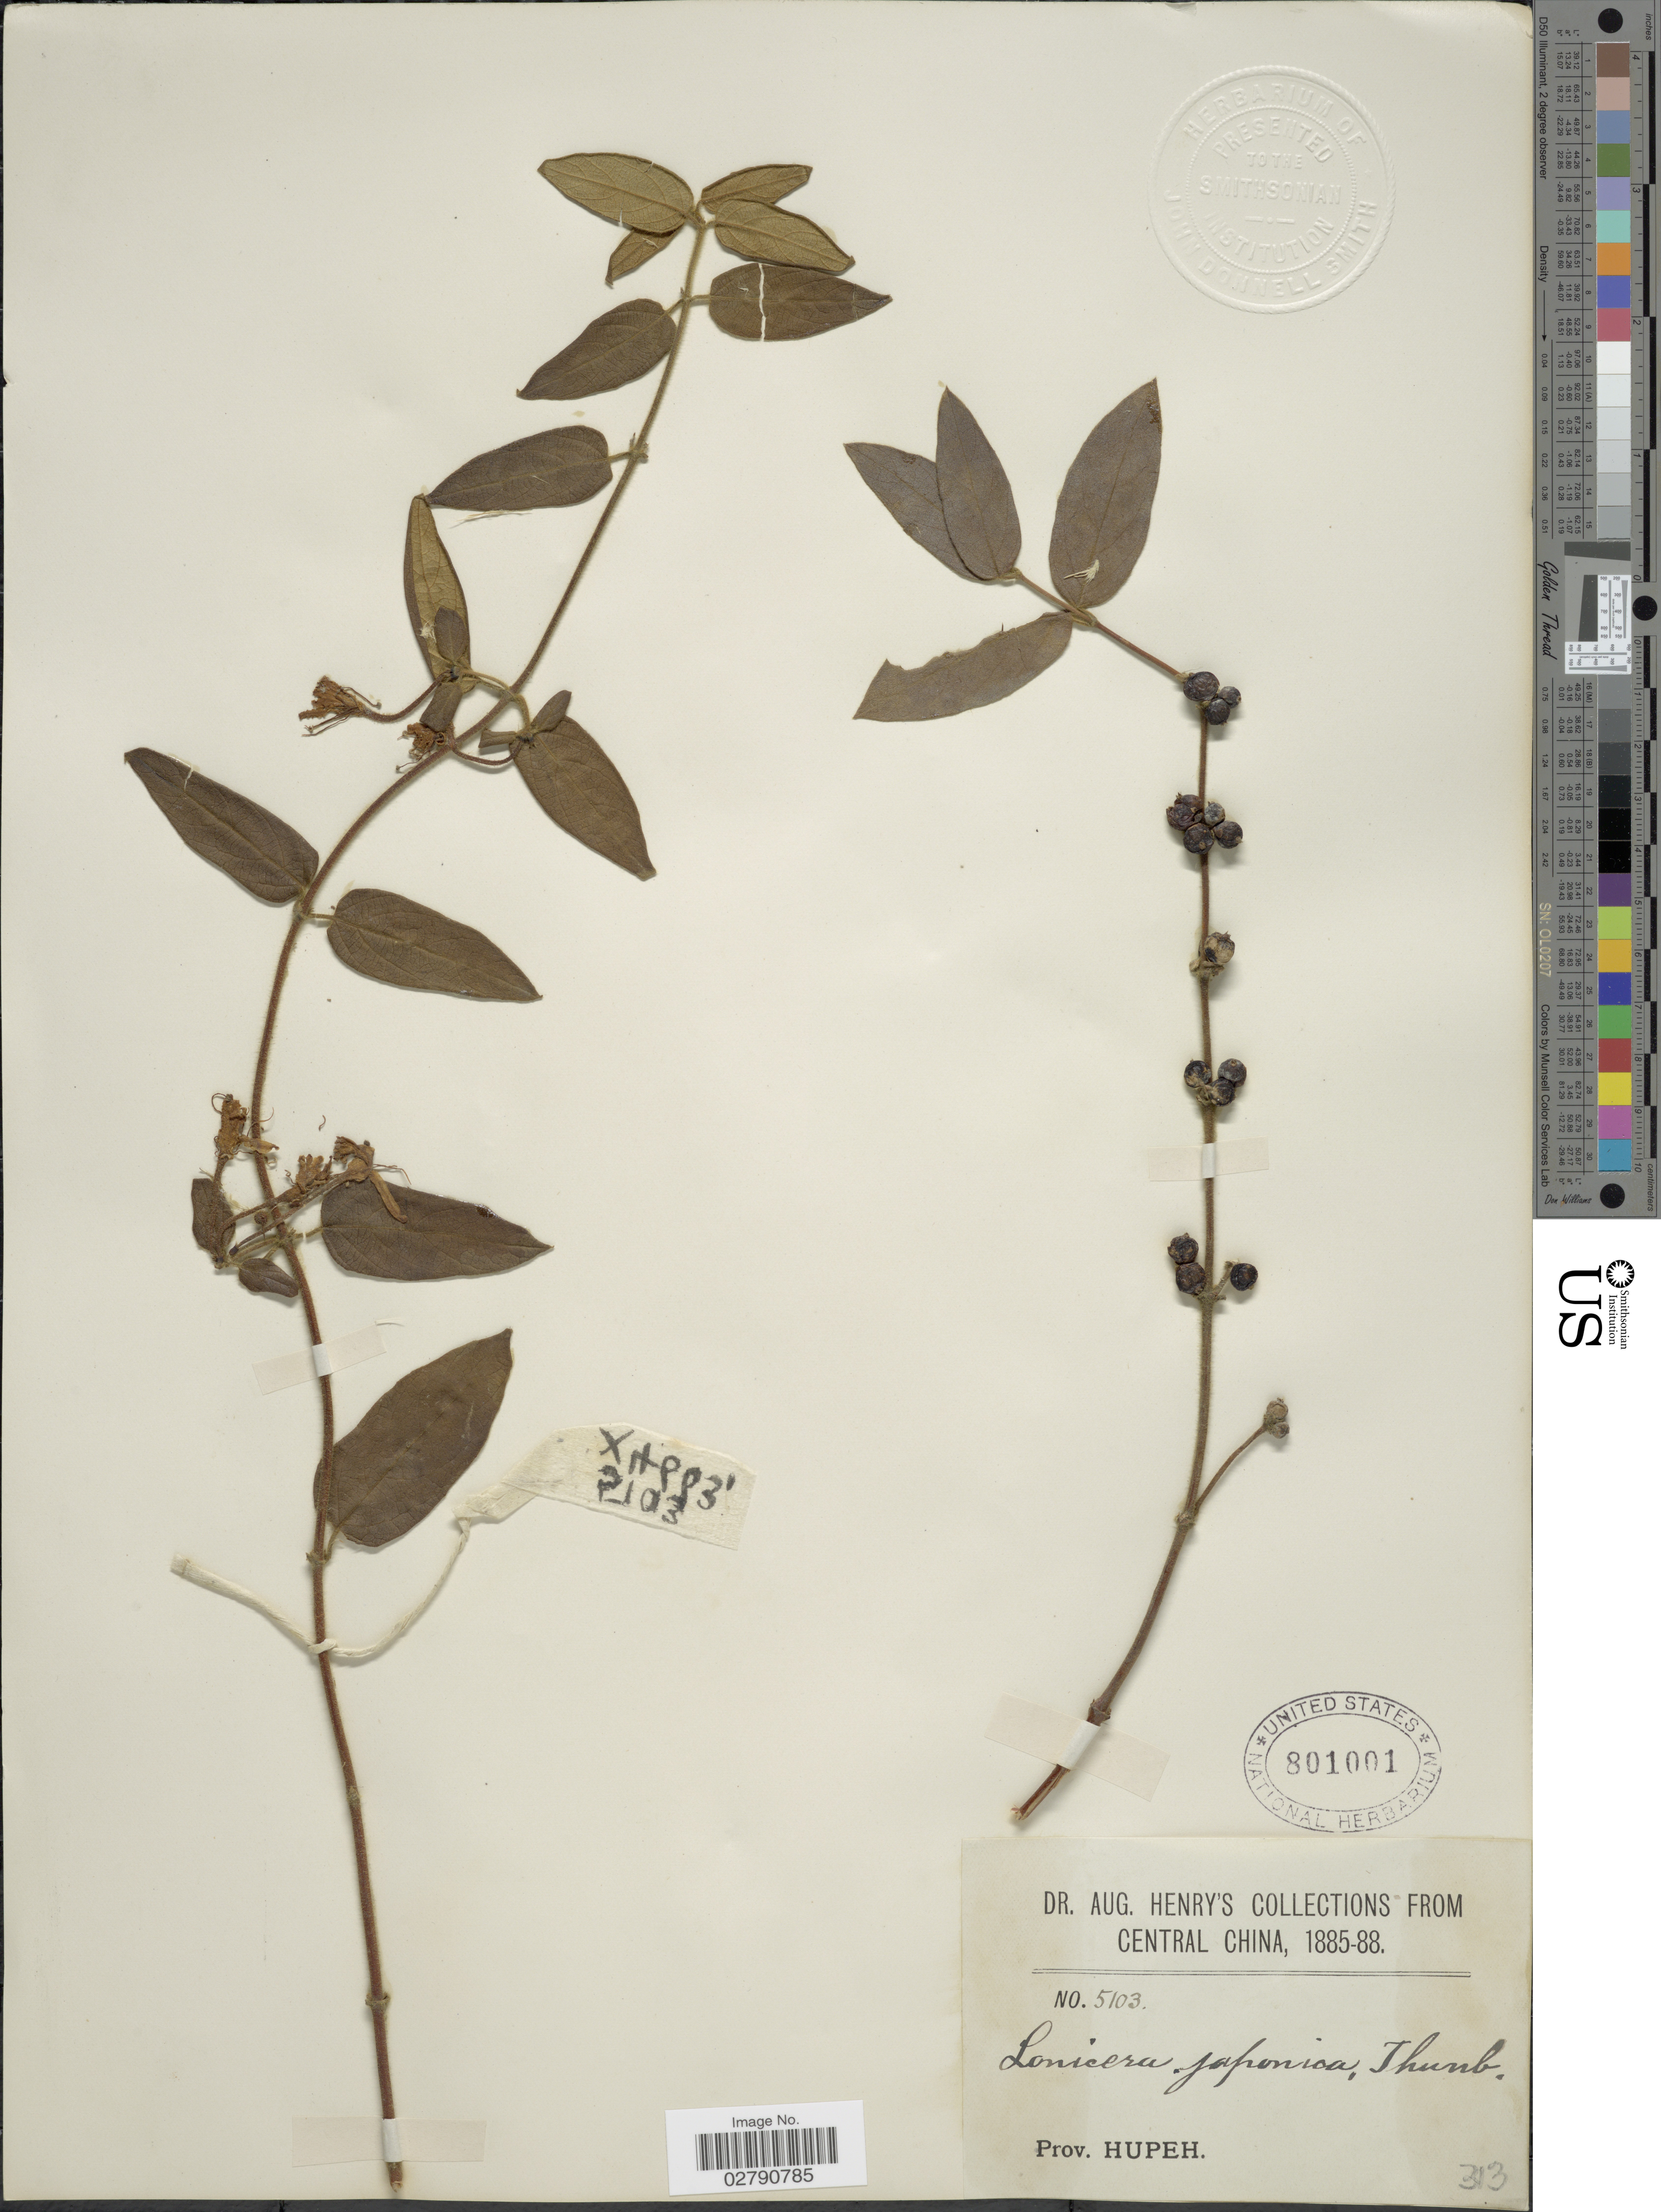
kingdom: Plantae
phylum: Tracheophyta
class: Magnoliopsida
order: Dipsacales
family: Caprifoliaceae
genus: Lonicera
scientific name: Lonicera japonica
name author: Thunb.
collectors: A. Henry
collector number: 5103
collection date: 1885/1888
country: China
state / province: Hubei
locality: Central China. Prov. Hupeh.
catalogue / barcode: US 801001